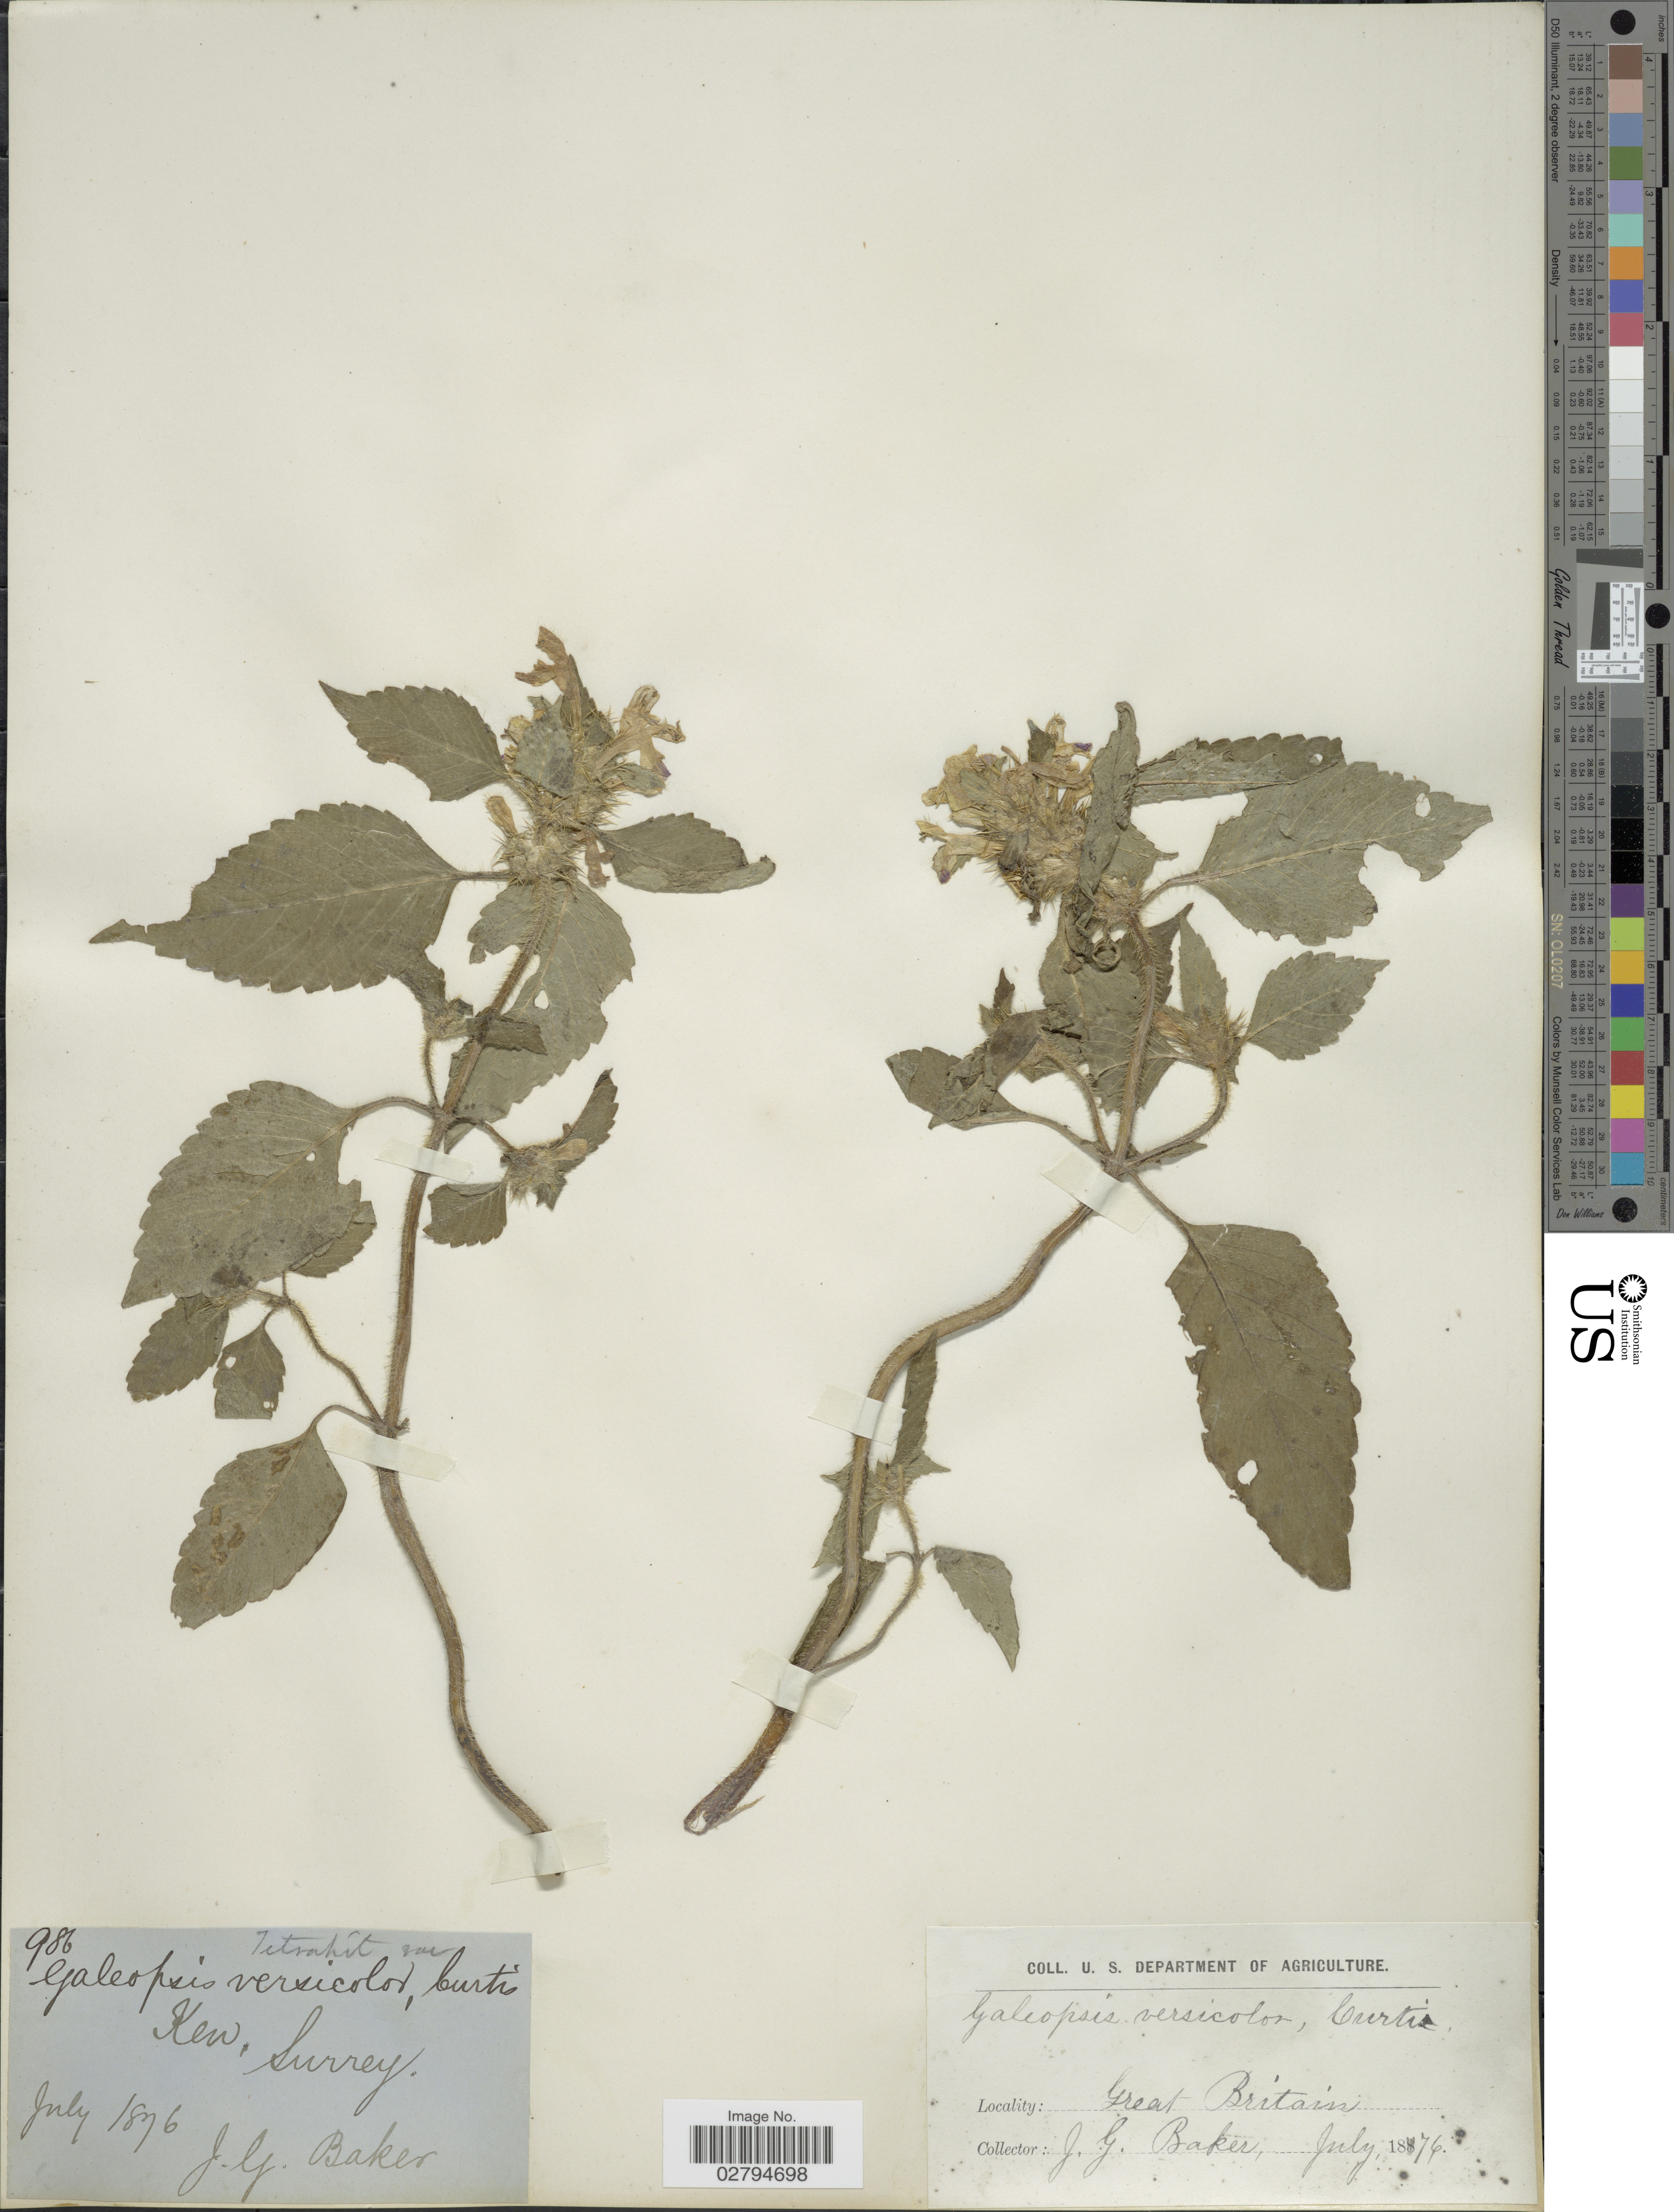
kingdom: Plantae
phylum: Tracheophyta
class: Magnoliopsida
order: Lamiales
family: Lamiaceae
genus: Galeopsis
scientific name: Galeopsis versicolor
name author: Curtis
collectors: J. G. Baker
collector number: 986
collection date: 1876-07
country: United Kingdom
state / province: England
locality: Kew, Surrey.